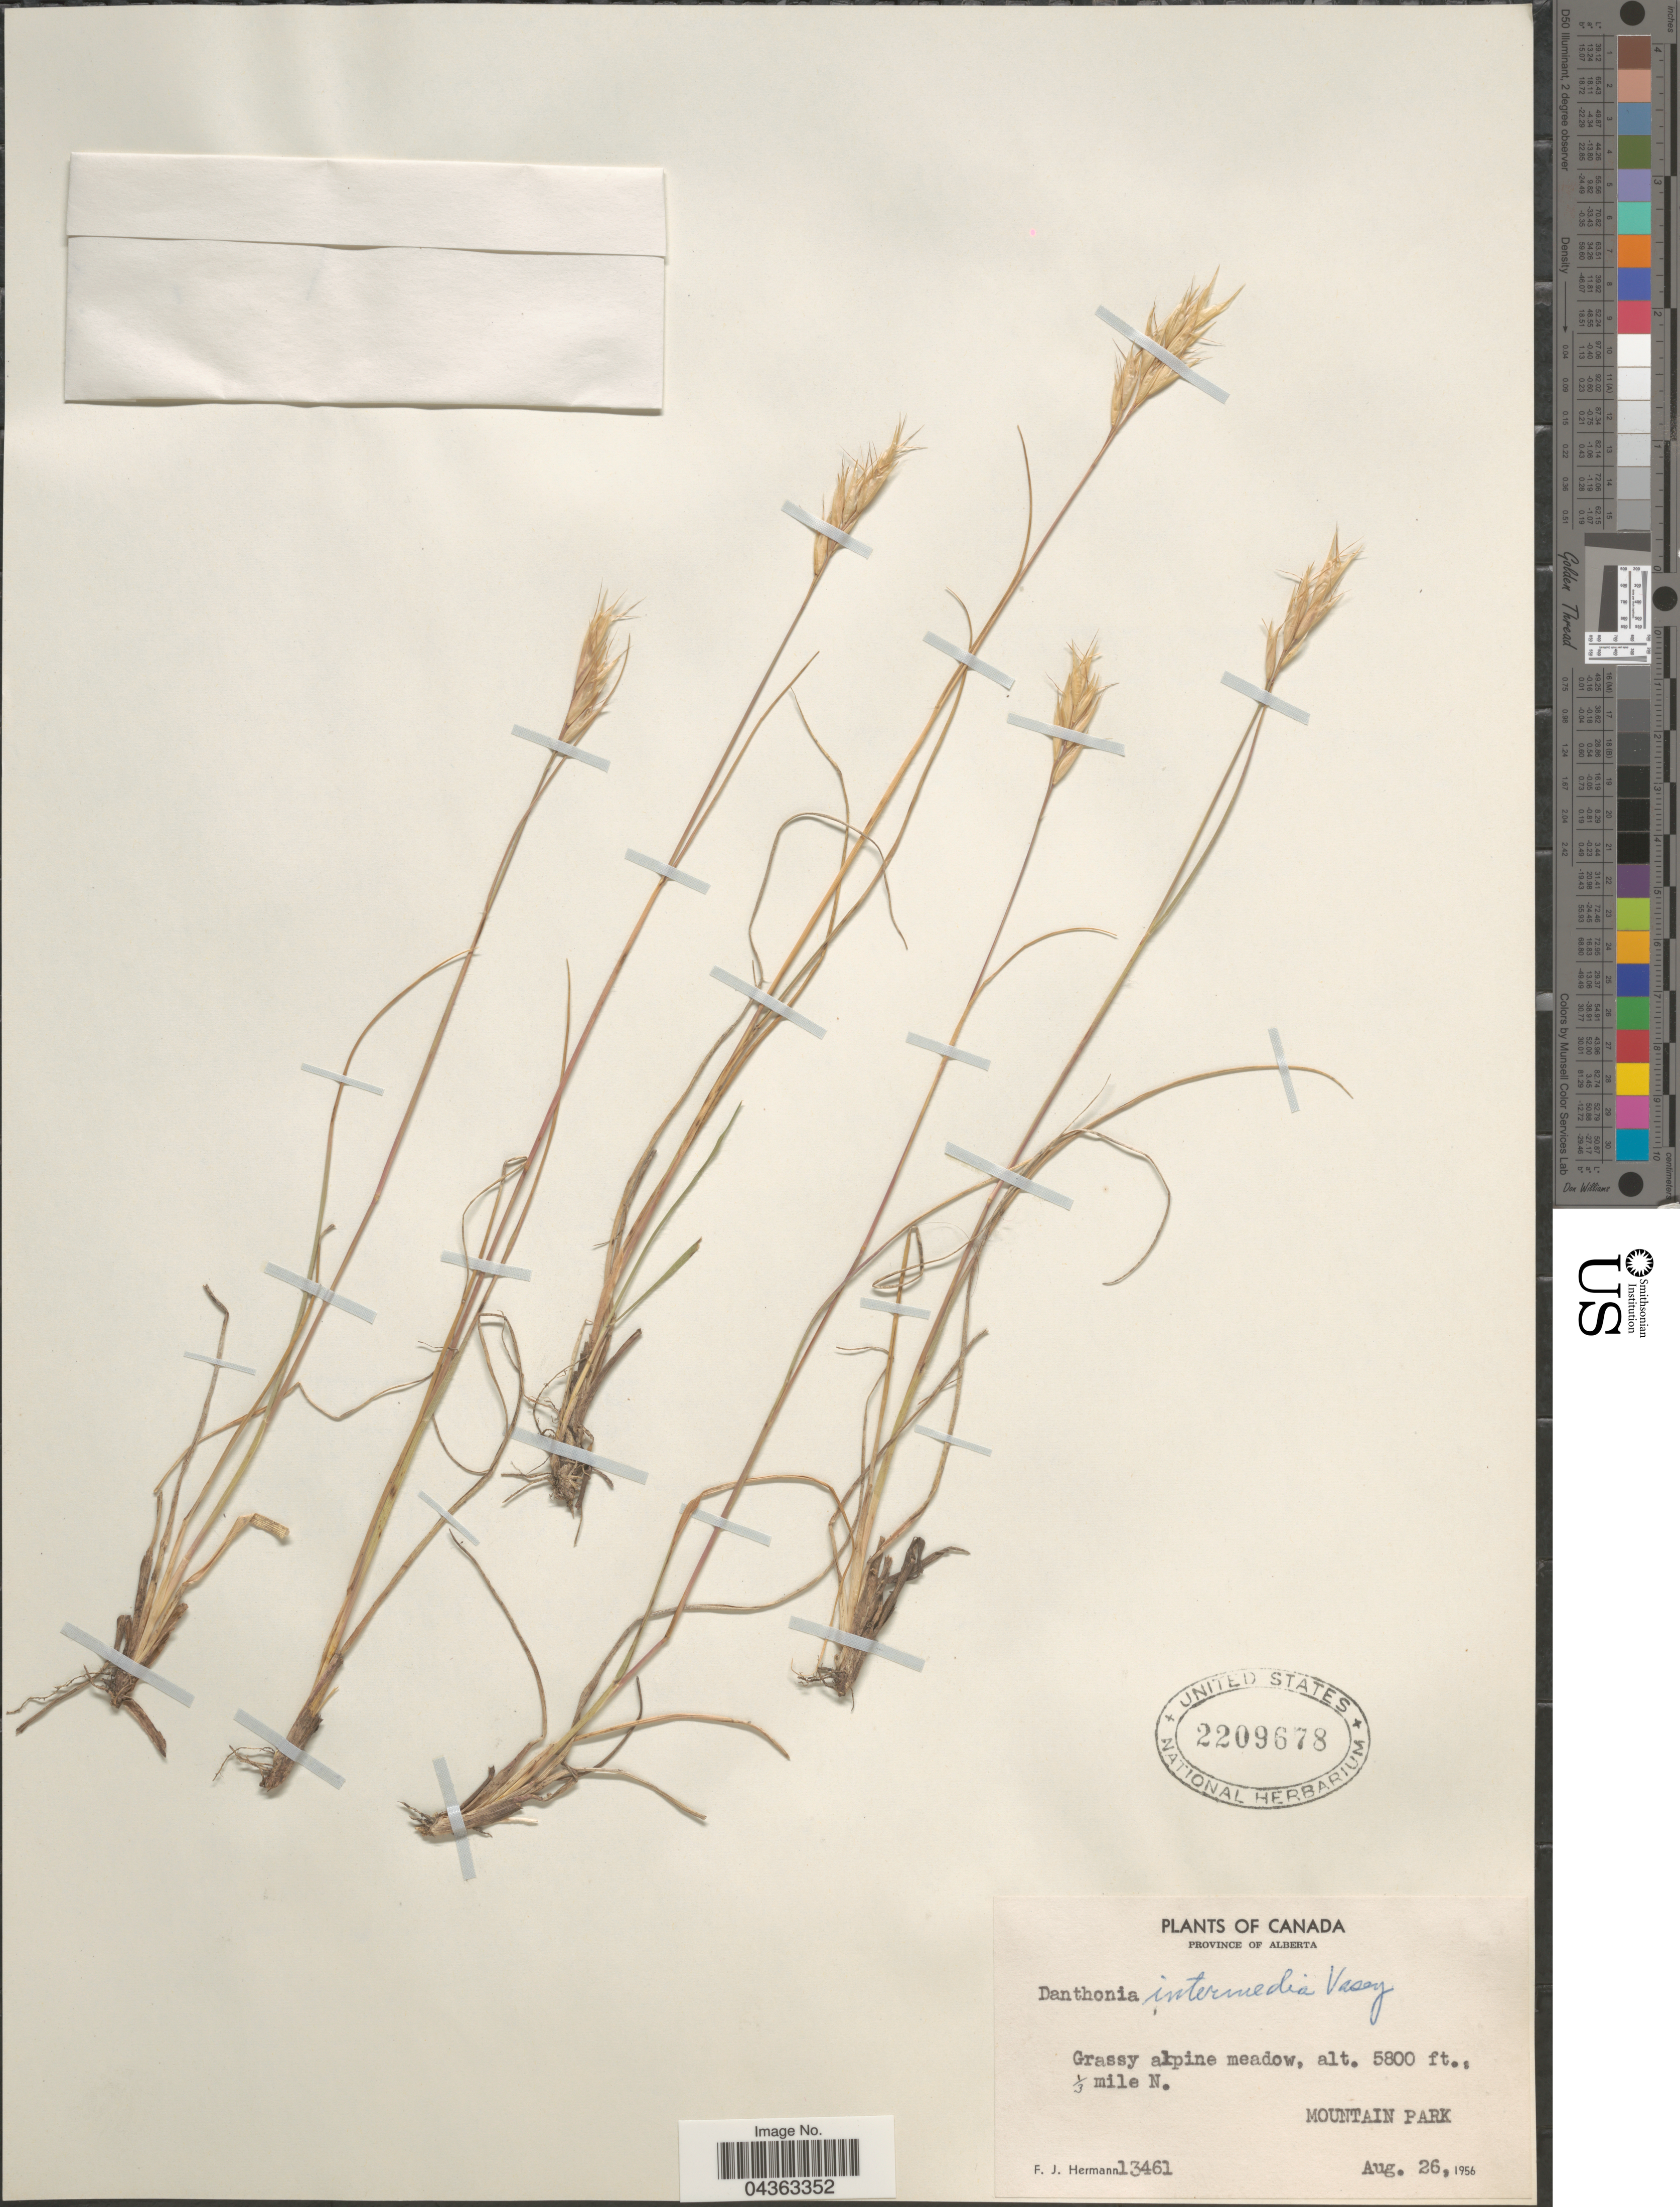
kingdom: Plantae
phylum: Tracheophyta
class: Liliopsida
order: Poales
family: Poaceae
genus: Danthonia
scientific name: Danthonia intermedia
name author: Vasey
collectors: F. J. Hermann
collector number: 13461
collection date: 1956-08-26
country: Canada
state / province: Alberta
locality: Grassy alpine meadow. 1/3 mile N. Mountain Park.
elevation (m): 1768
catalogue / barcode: US 2209678